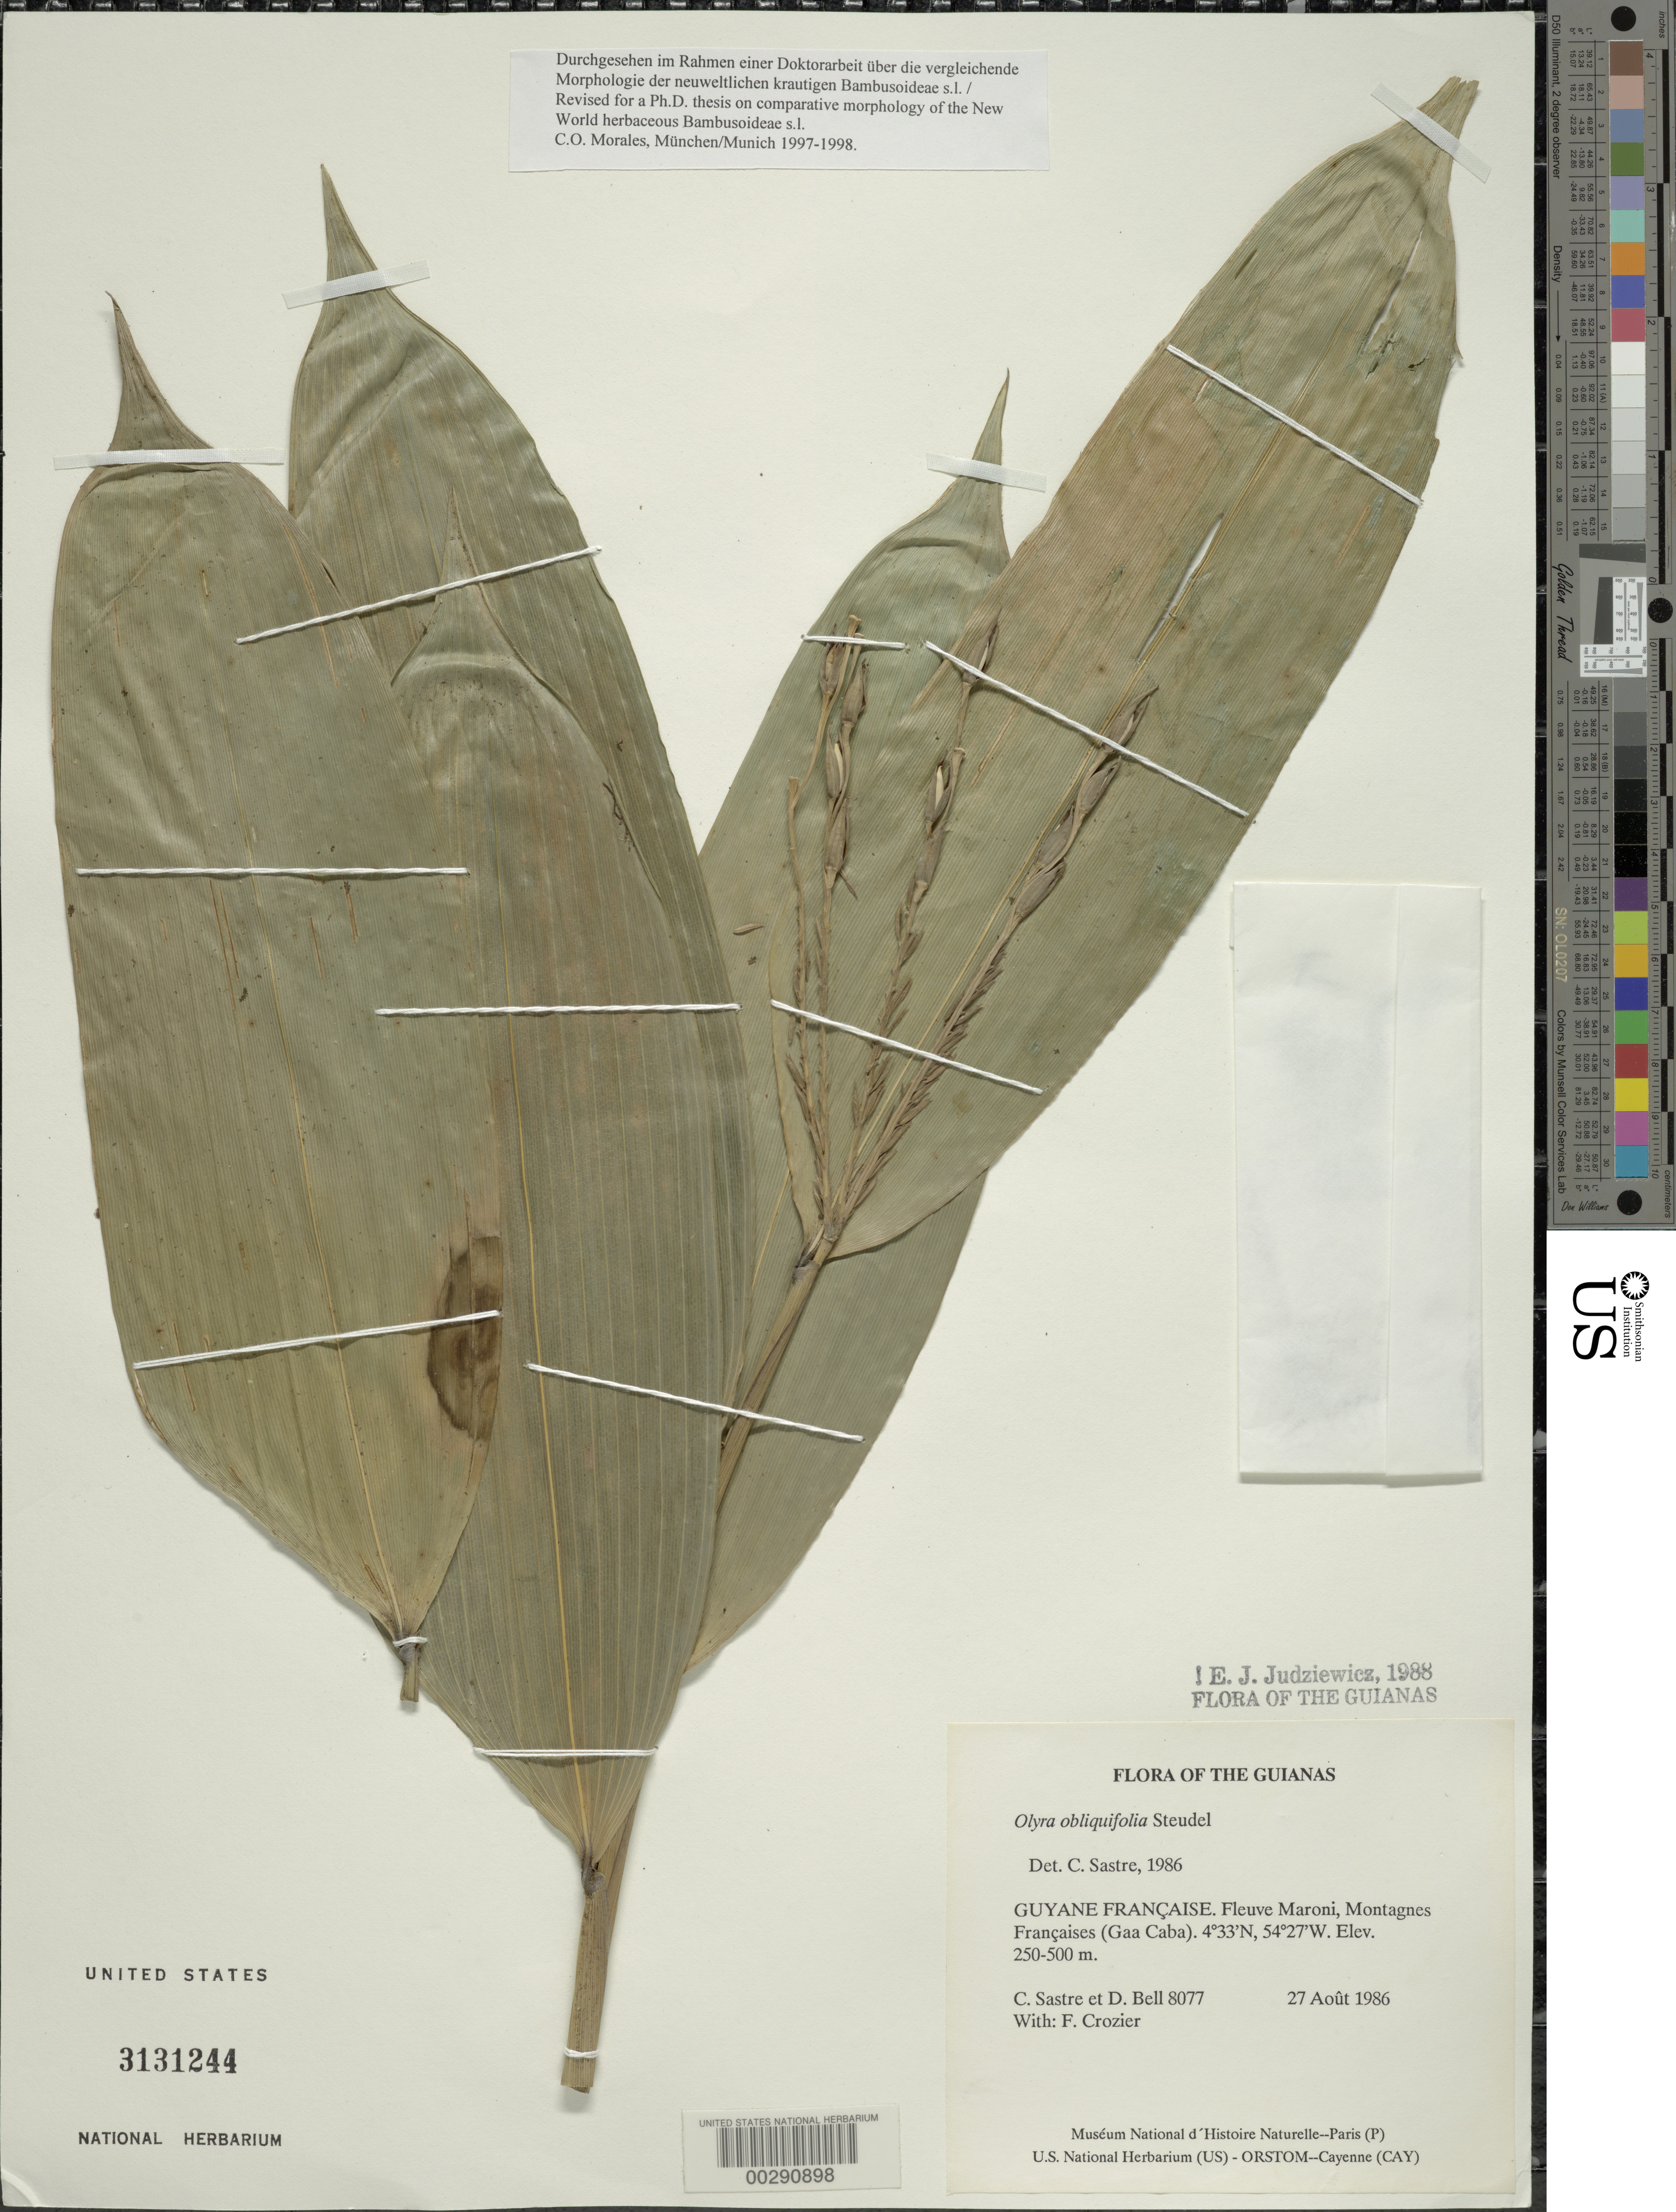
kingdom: Plantae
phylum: Tracheophyta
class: Liliopsida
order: Poales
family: Poaceae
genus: Olyra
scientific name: Olyra obliquifolia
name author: Steud.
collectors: C. H. L. Sastre, D. A. Bell & F. Crozier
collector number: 8077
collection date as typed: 27 Aug 1986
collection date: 1986-08-27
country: French Guiana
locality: Maroni river, montagnes francaises (gaa caba)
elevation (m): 250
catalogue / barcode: US 3131244